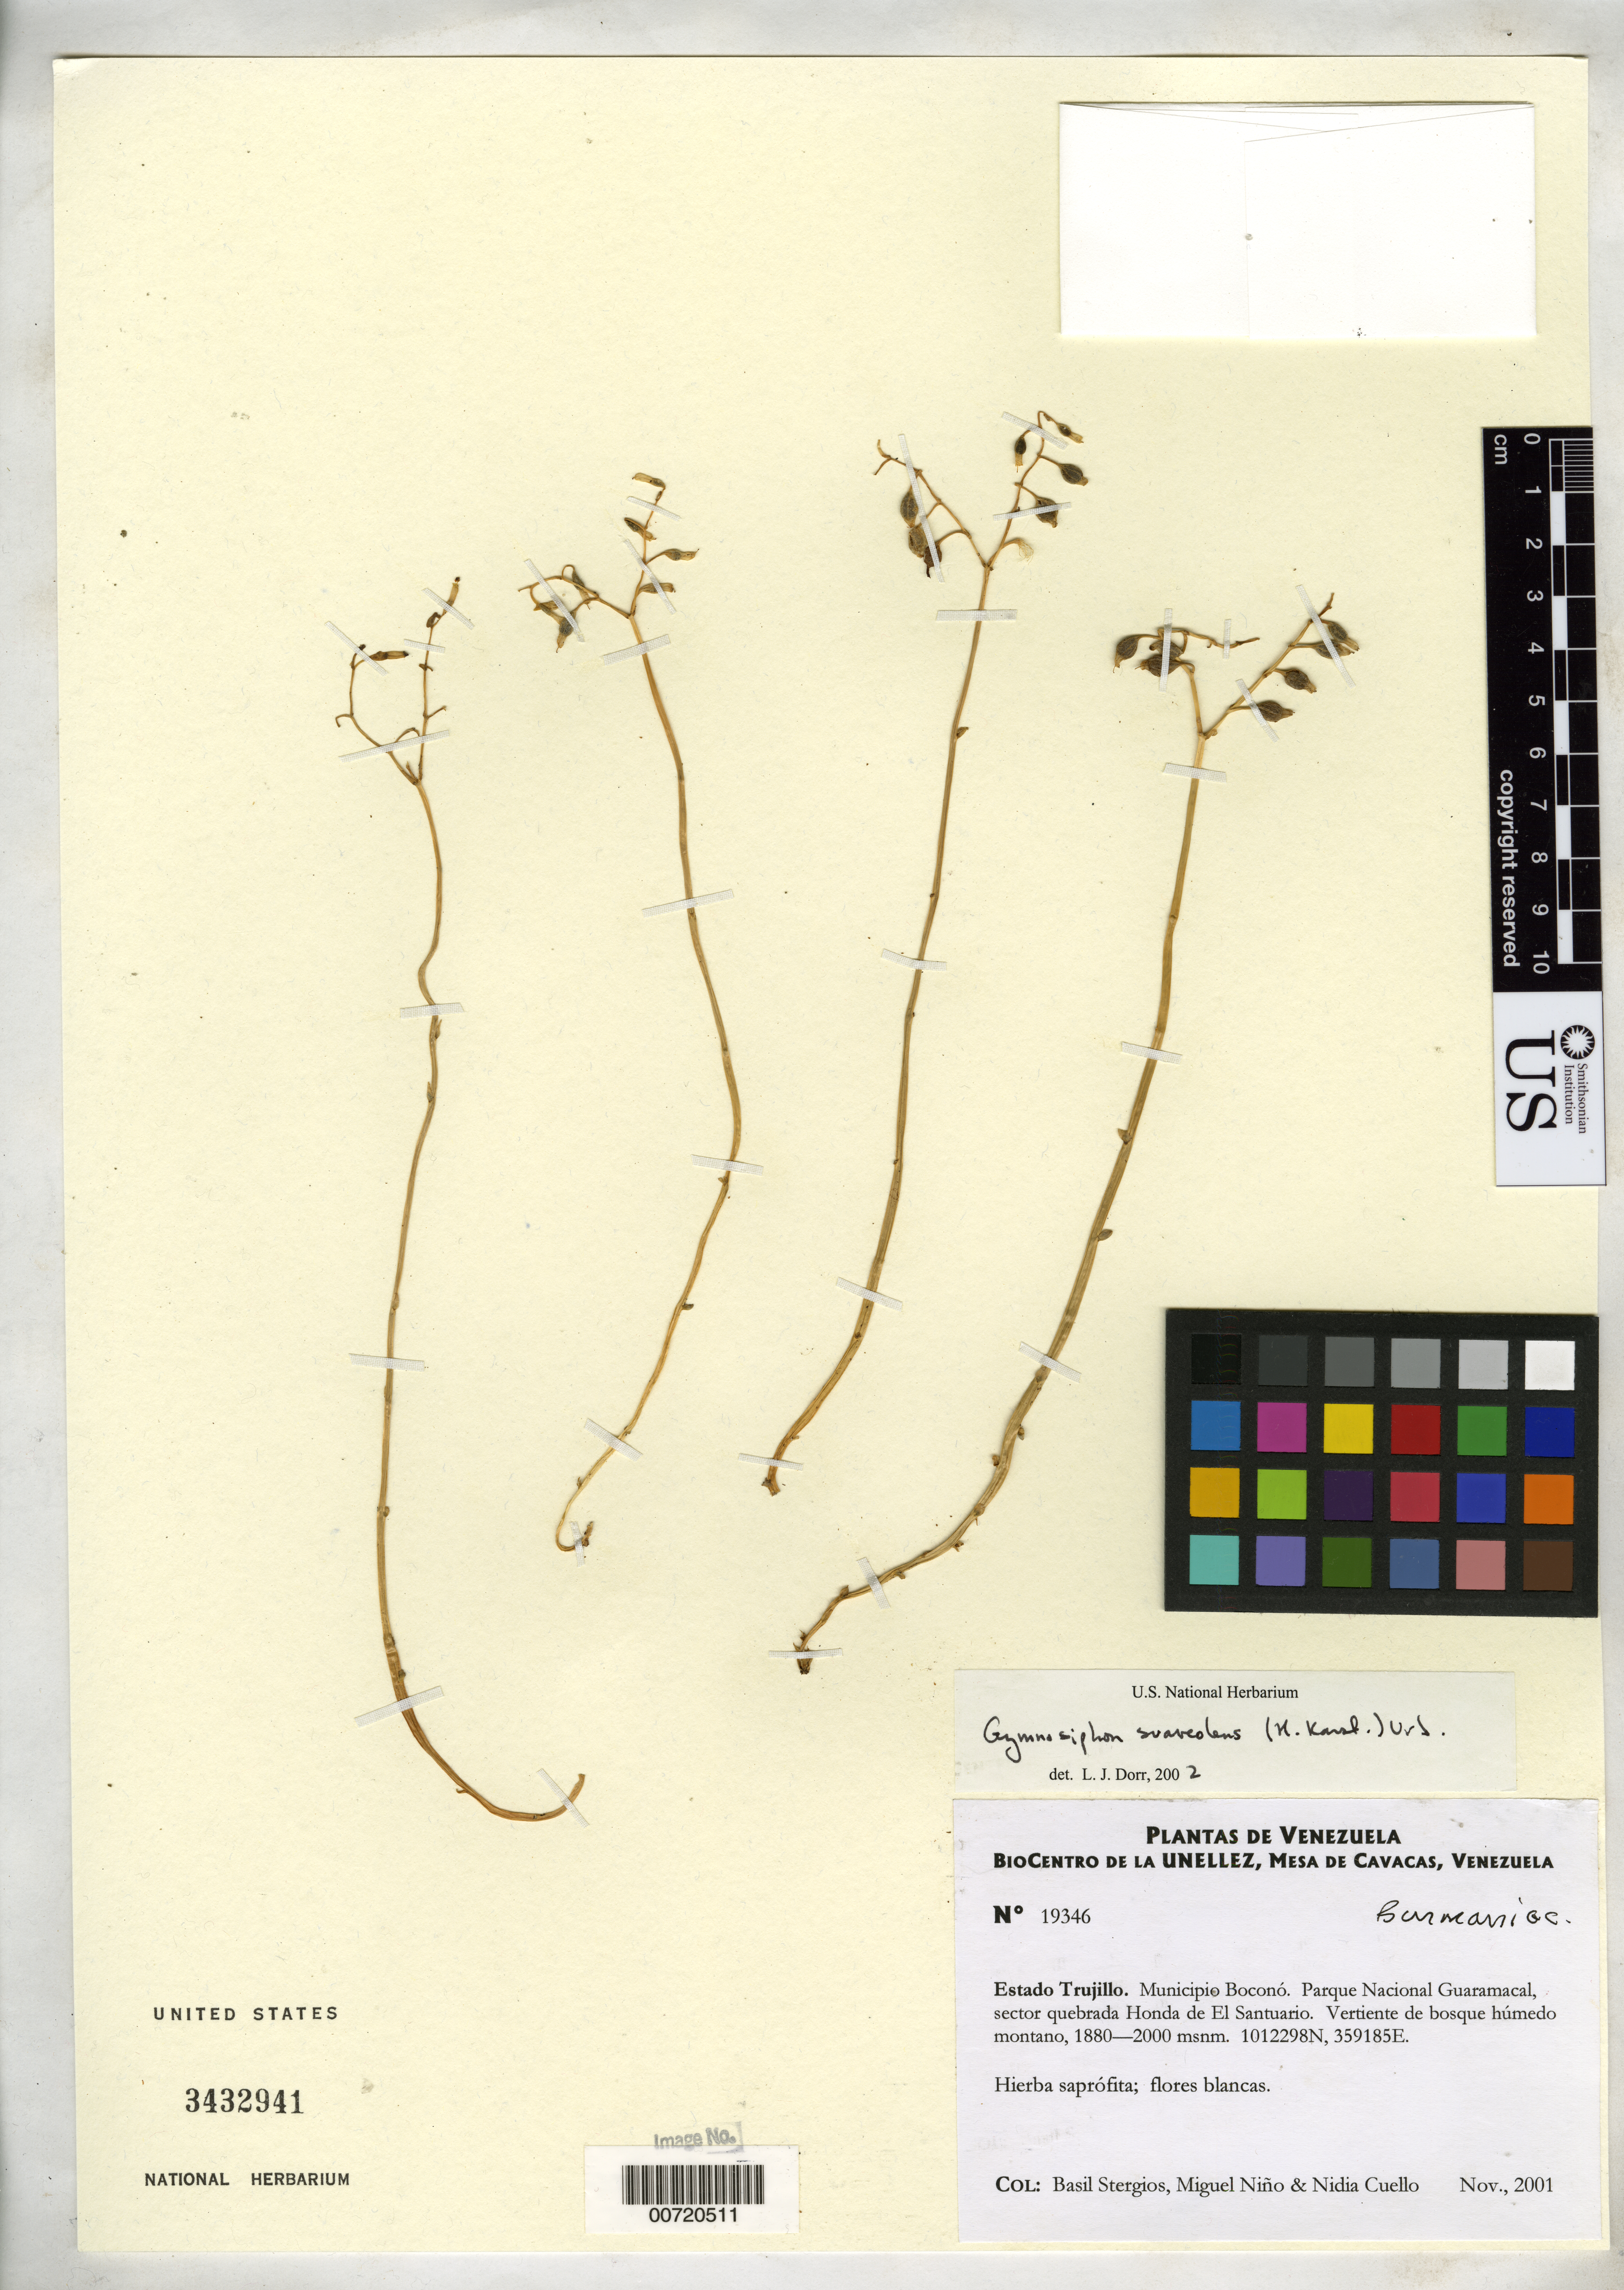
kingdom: Plantae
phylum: Tracheophyta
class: Liliopsida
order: Dioscoreales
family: Burmanniaceae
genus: Gymnosiphon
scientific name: Gymnosiphon suaveolens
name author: (H. Karst.) Urb.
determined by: Dorr, L. J., (BOT), Smithsonian Institution - National Museum of Natural History (UNITED STATES)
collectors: B. G. Stergios, S. M. Niño & N. L. Cuello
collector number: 19346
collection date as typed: Nov 2001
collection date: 2001-11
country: Venezuela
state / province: Trujillo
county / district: Boconó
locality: Parque Nacional Guaramacal. Sector quebrada Honda de El Santuario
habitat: Vertiente de bosque húmedo montano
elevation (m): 1880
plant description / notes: PORT, US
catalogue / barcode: US 3432941